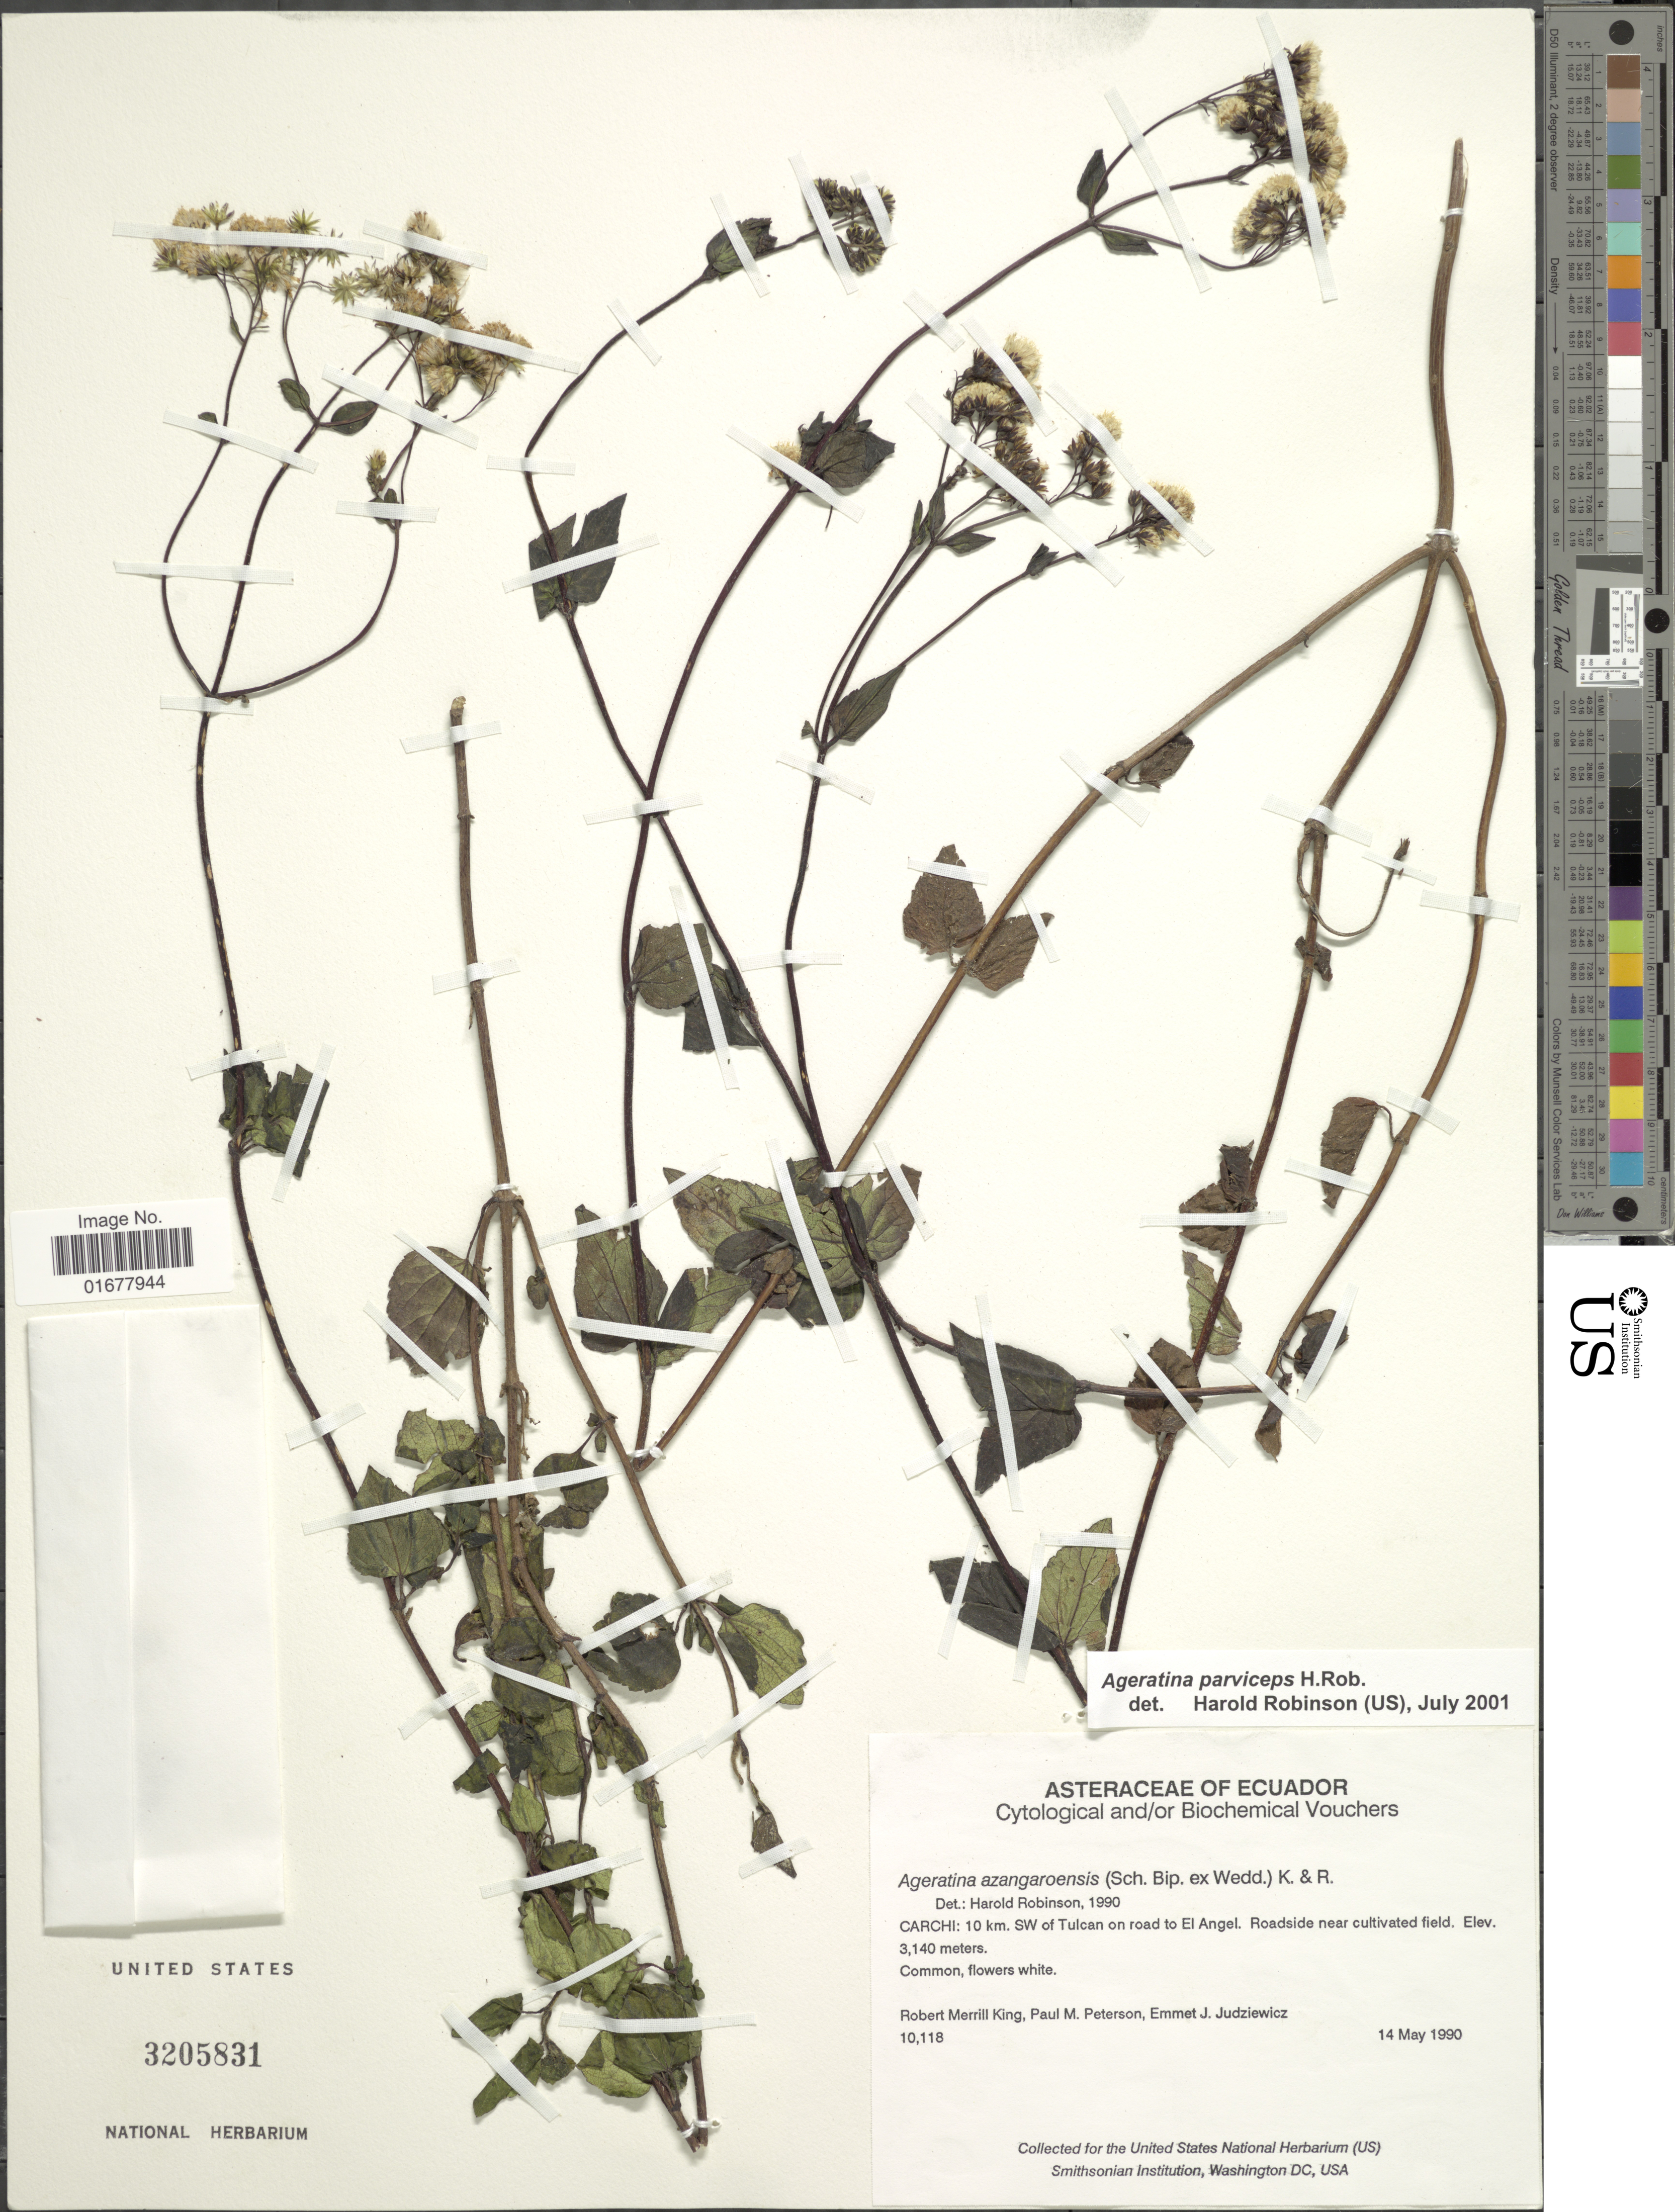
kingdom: Plantae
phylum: Tracheophyta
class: Magnoliopsida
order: Asterales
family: Asteraceae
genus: Ageratina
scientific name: Ageratina parviceps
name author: H. Rob.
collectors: R. M. King, P. M. Peterson & E. J. Judziewicz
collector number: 10118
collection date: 1990-05-14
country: Ecuador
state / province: Carchi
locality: Carchi: 10 km. SW of Tulcan on road to El Angel, Roadside near cultivated field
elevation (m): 3140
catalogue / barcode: US 3205831